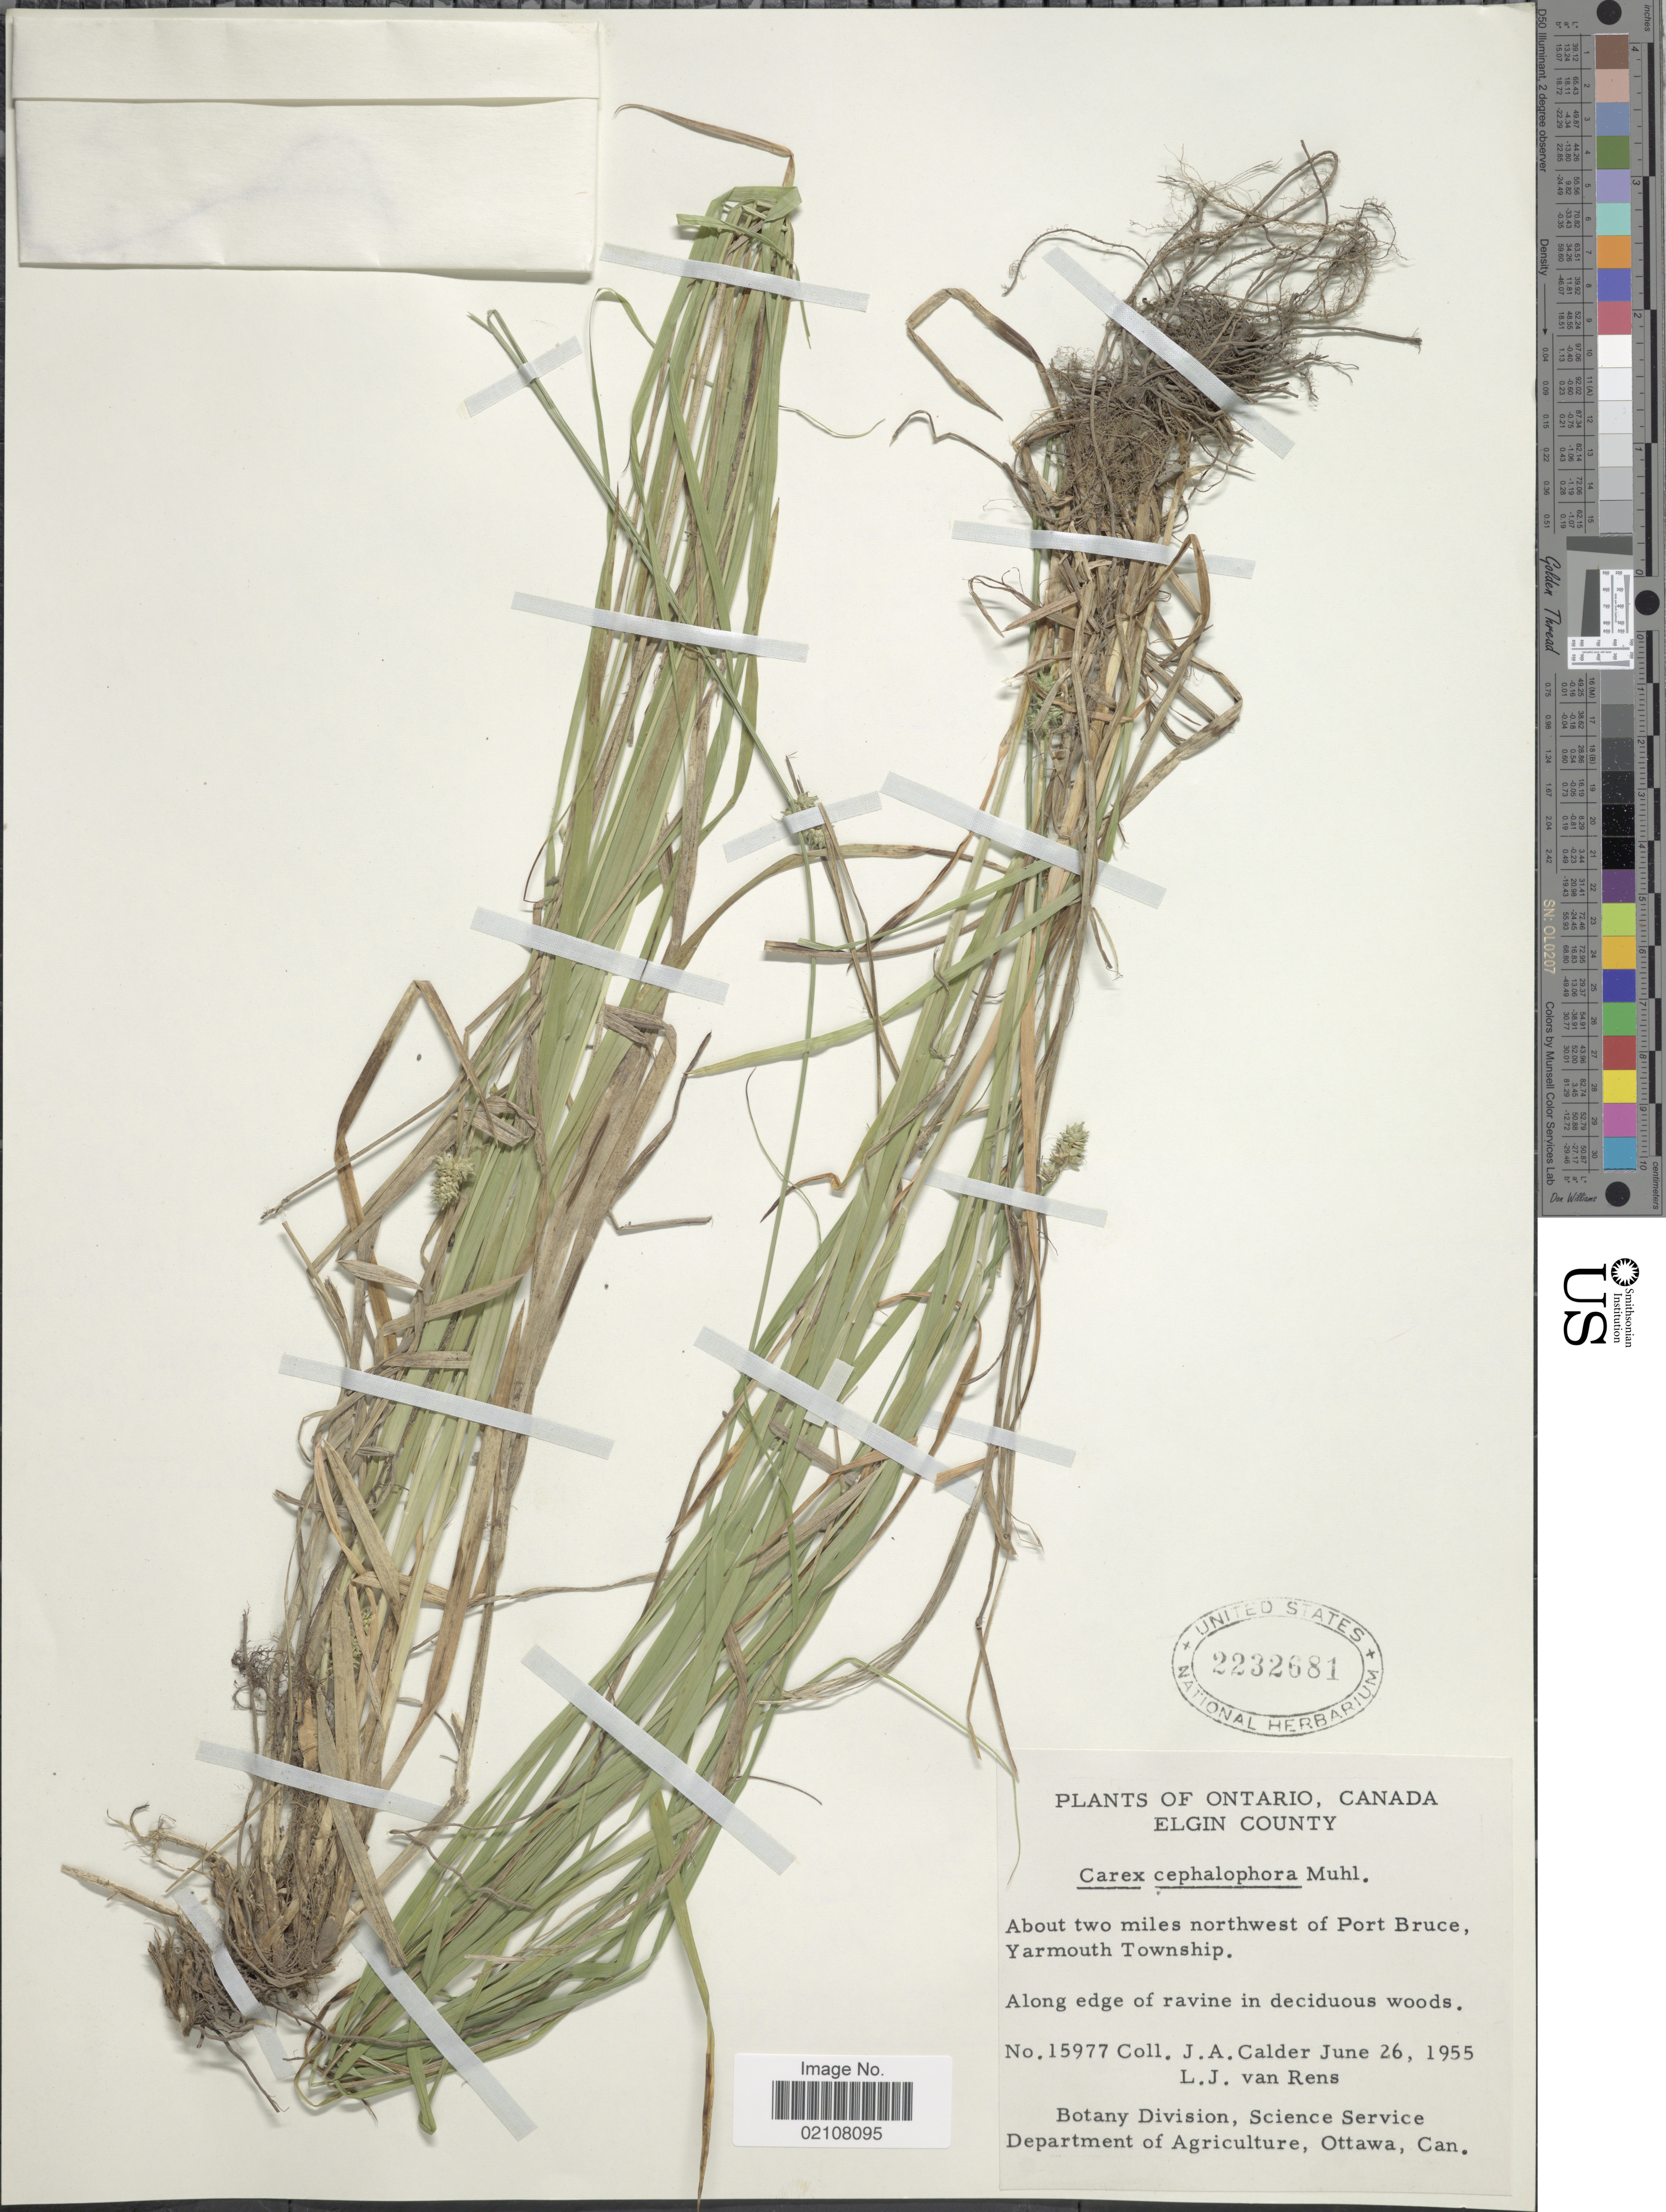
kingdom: Plantae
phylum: Tracheophyta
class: Liliopsida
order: Poales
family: Cyperaceae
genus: Carex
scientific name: Carex cephalophora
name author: Muhl. ex Willd.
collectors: J. A. Calder & L. Van Rens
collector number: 15977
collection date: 1955-06-26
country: Canada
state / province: Ontario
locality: Elgin County, about two miles northwest of Port Bruce, Yarmouth Township, along edge of ravine in deciduous woods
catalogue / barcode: US 2232681